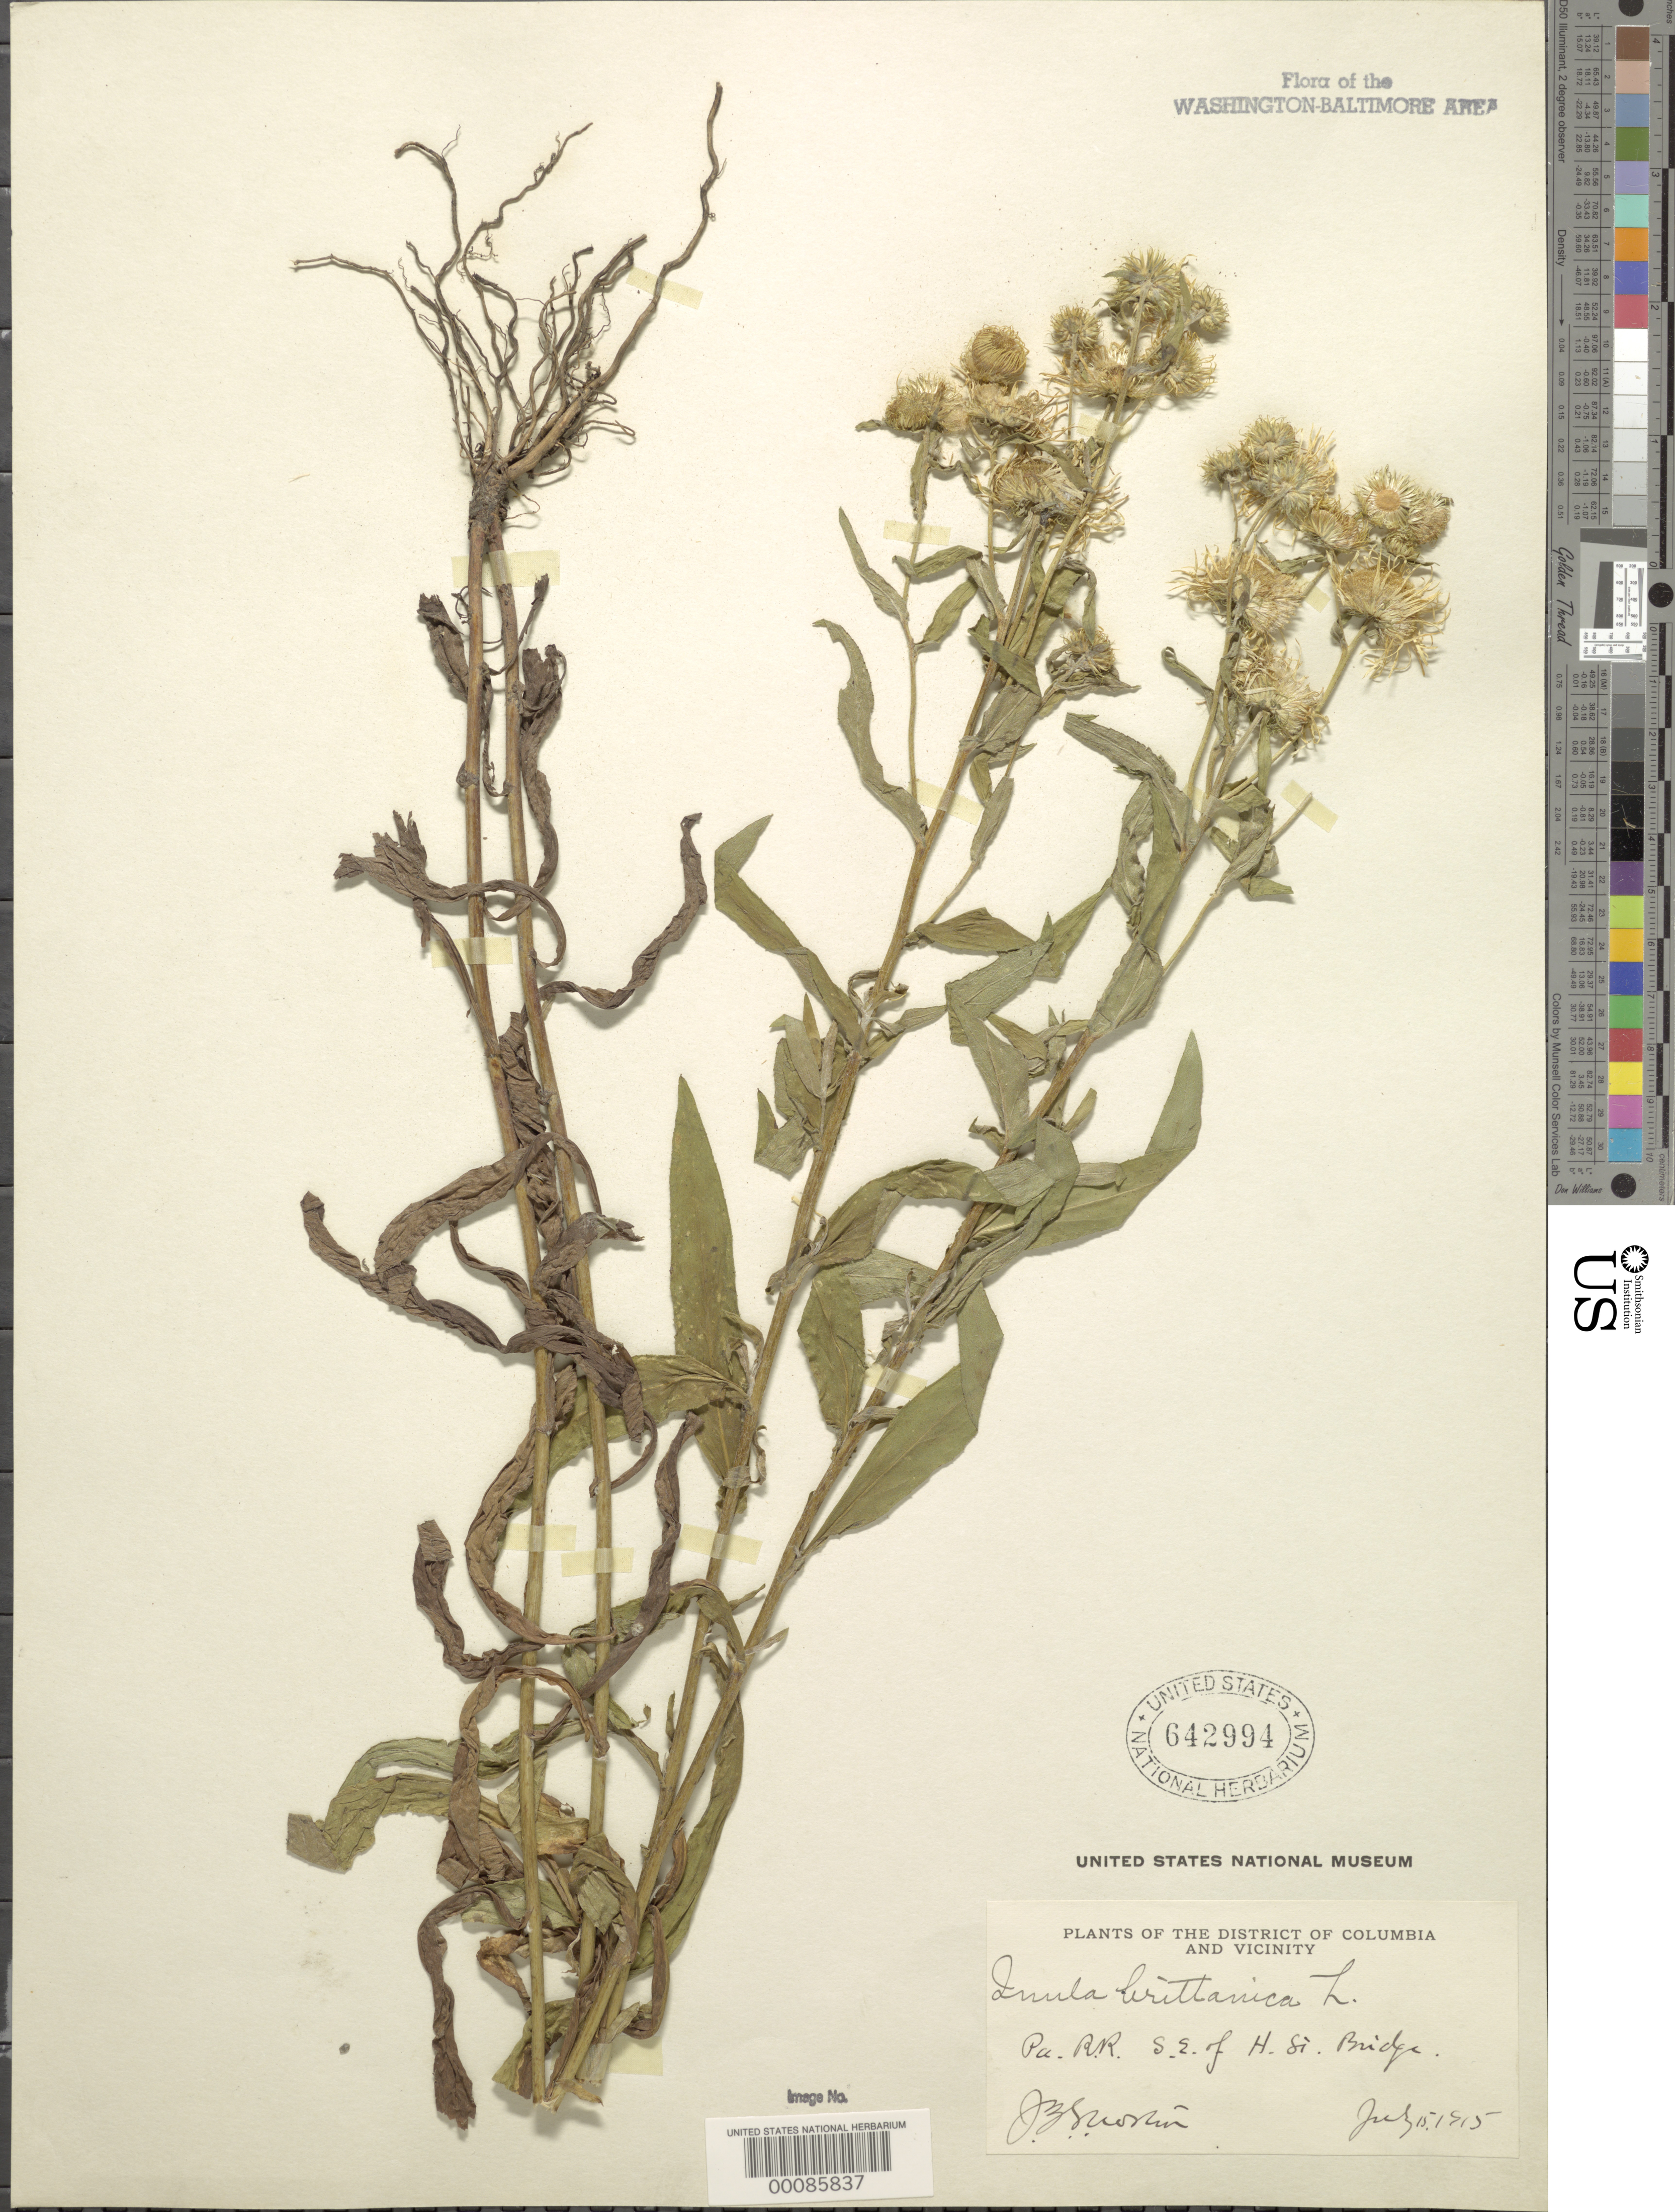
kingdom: Plantae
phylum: Tracheophyta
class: Magnoliopsida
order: Asterales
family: Asteraceae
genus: Inula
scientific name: Inula britannica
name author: L.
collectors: J. Norton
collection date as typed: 15 Jul 1915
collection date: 1915-07-15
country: United States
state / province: District of Columbia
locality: Penn. Railroad SE of H St. Bridge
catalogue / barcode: US 642994